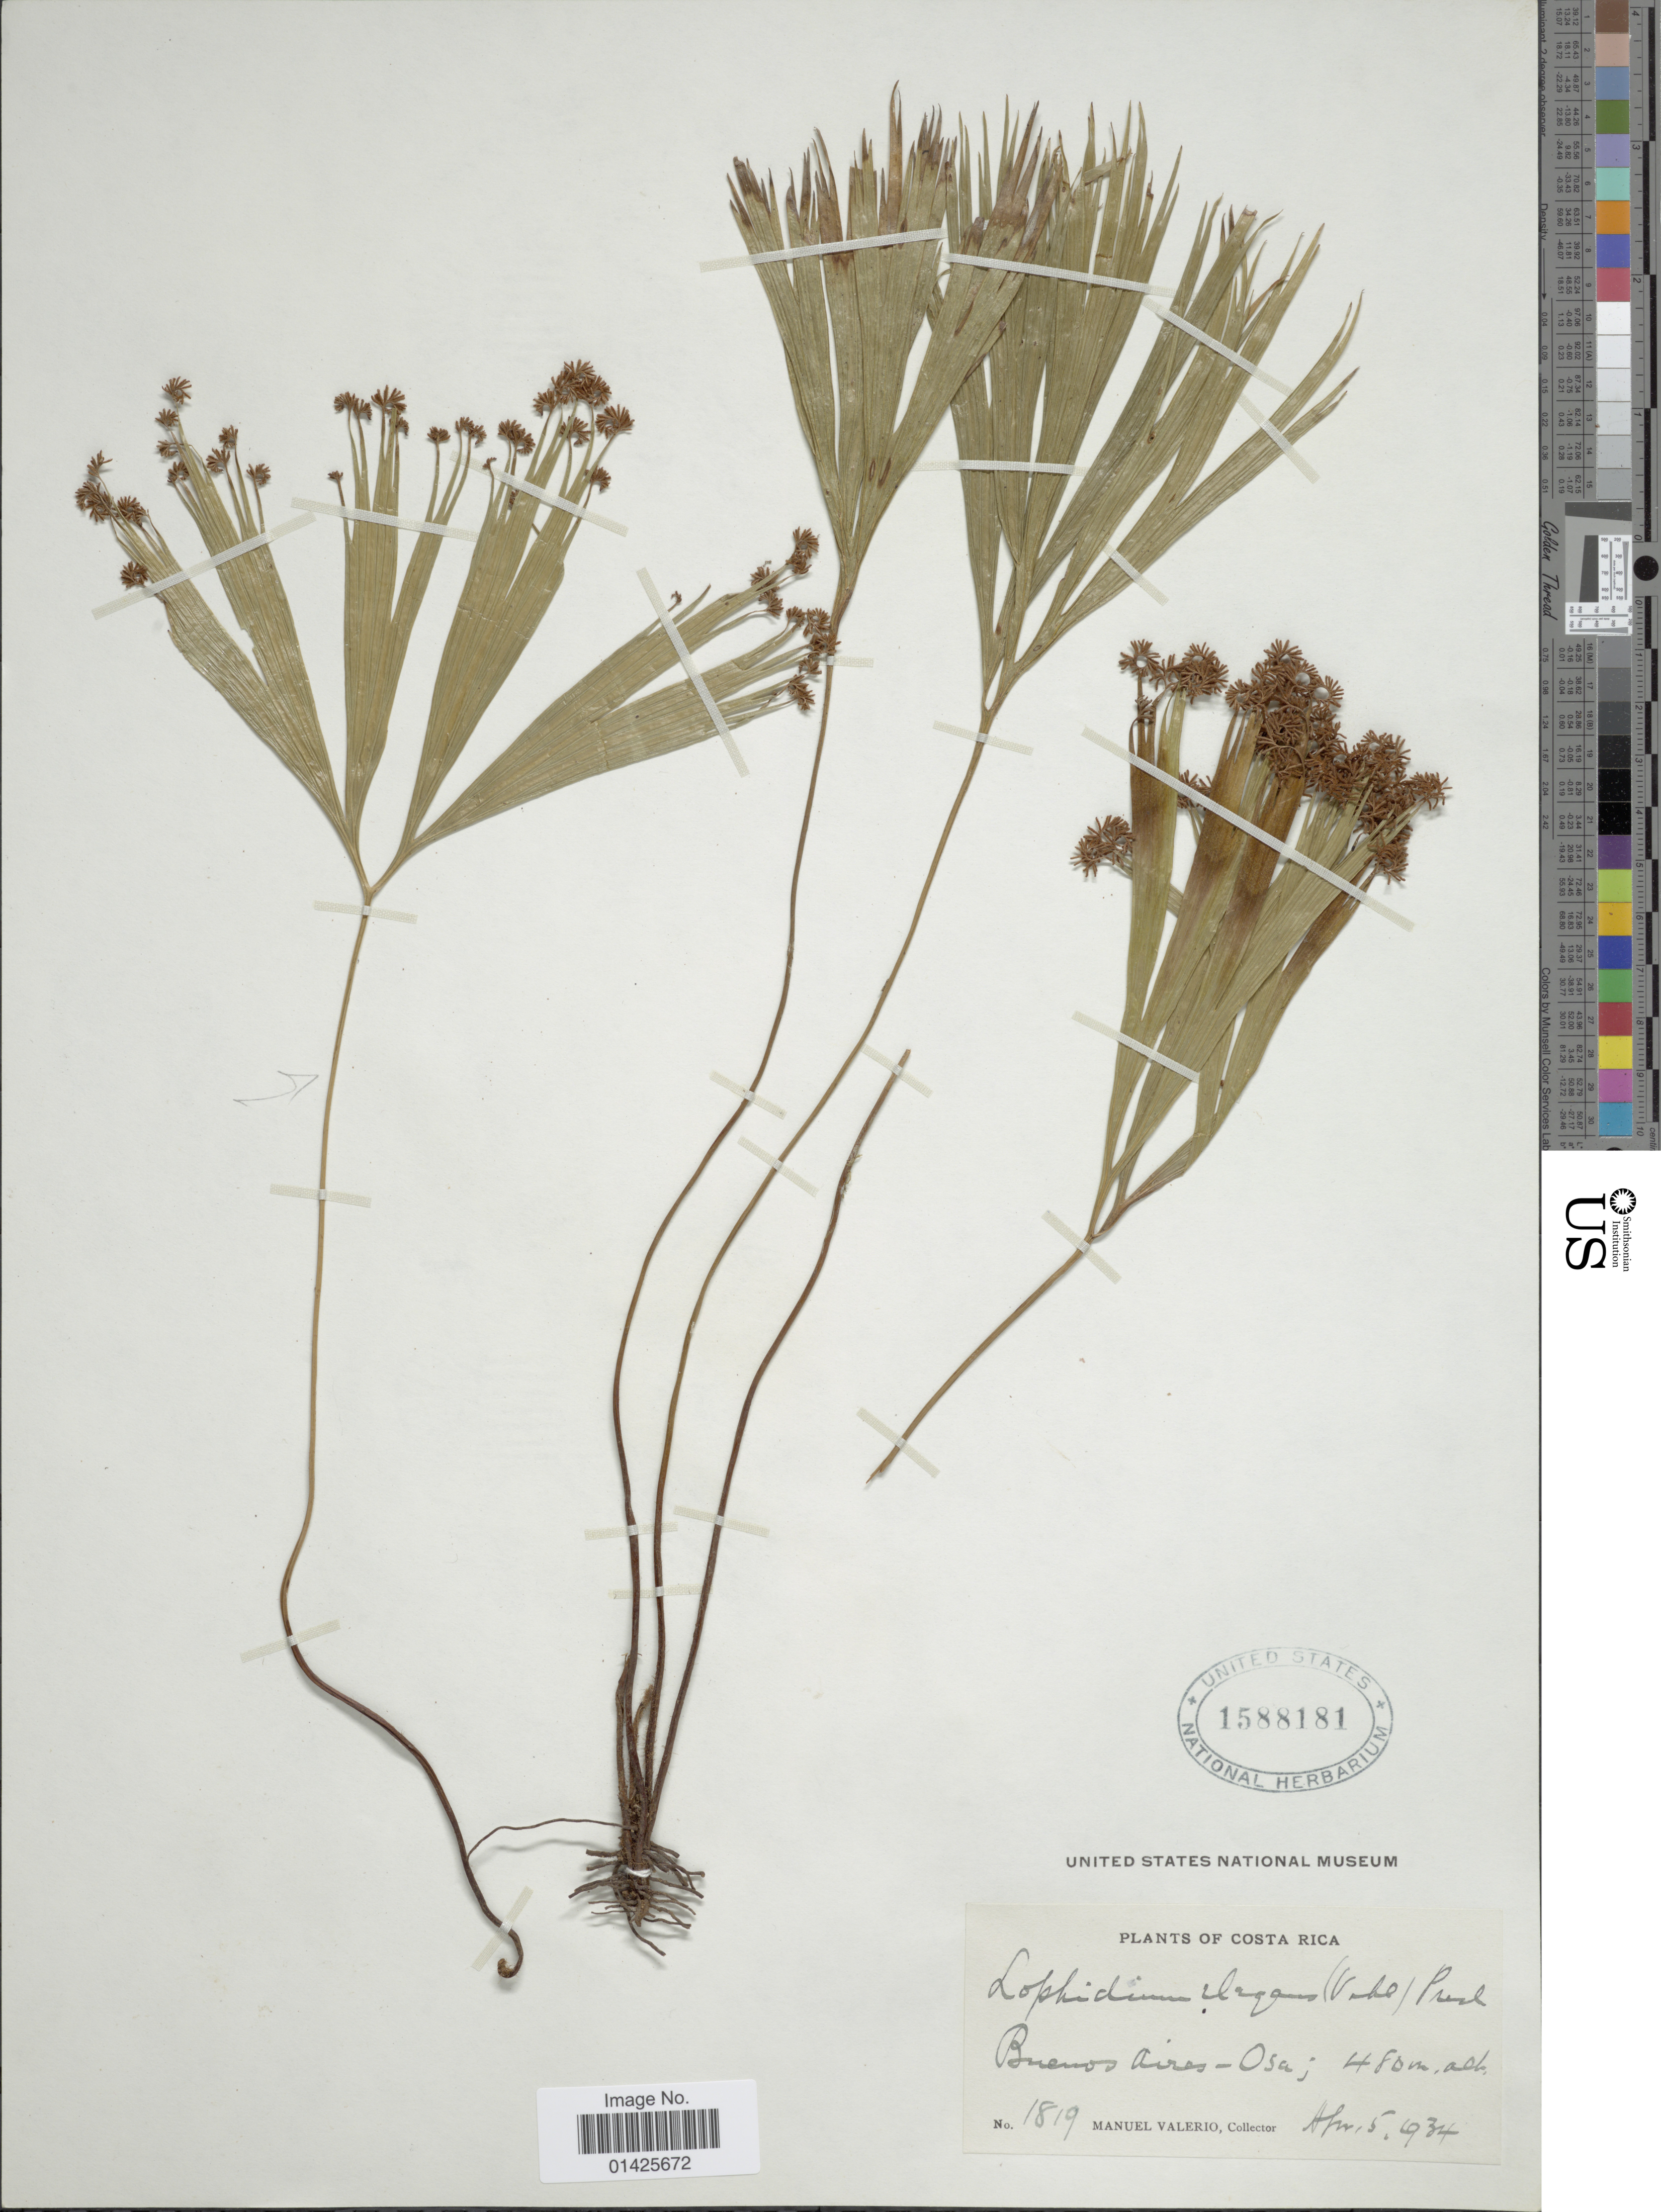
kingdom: Plantae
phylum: Tracheophyta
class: Polypodiopsida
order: Schizaeales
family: Schizaeaceae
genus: Schizaea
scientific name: Schizaea elegans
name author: (Vahl) Sw.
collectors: M. Valerio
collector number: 1819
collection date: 1934-04-05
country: Costa Rica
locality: Buenos Aires-Osa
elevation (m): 480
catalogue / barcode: US 1588181